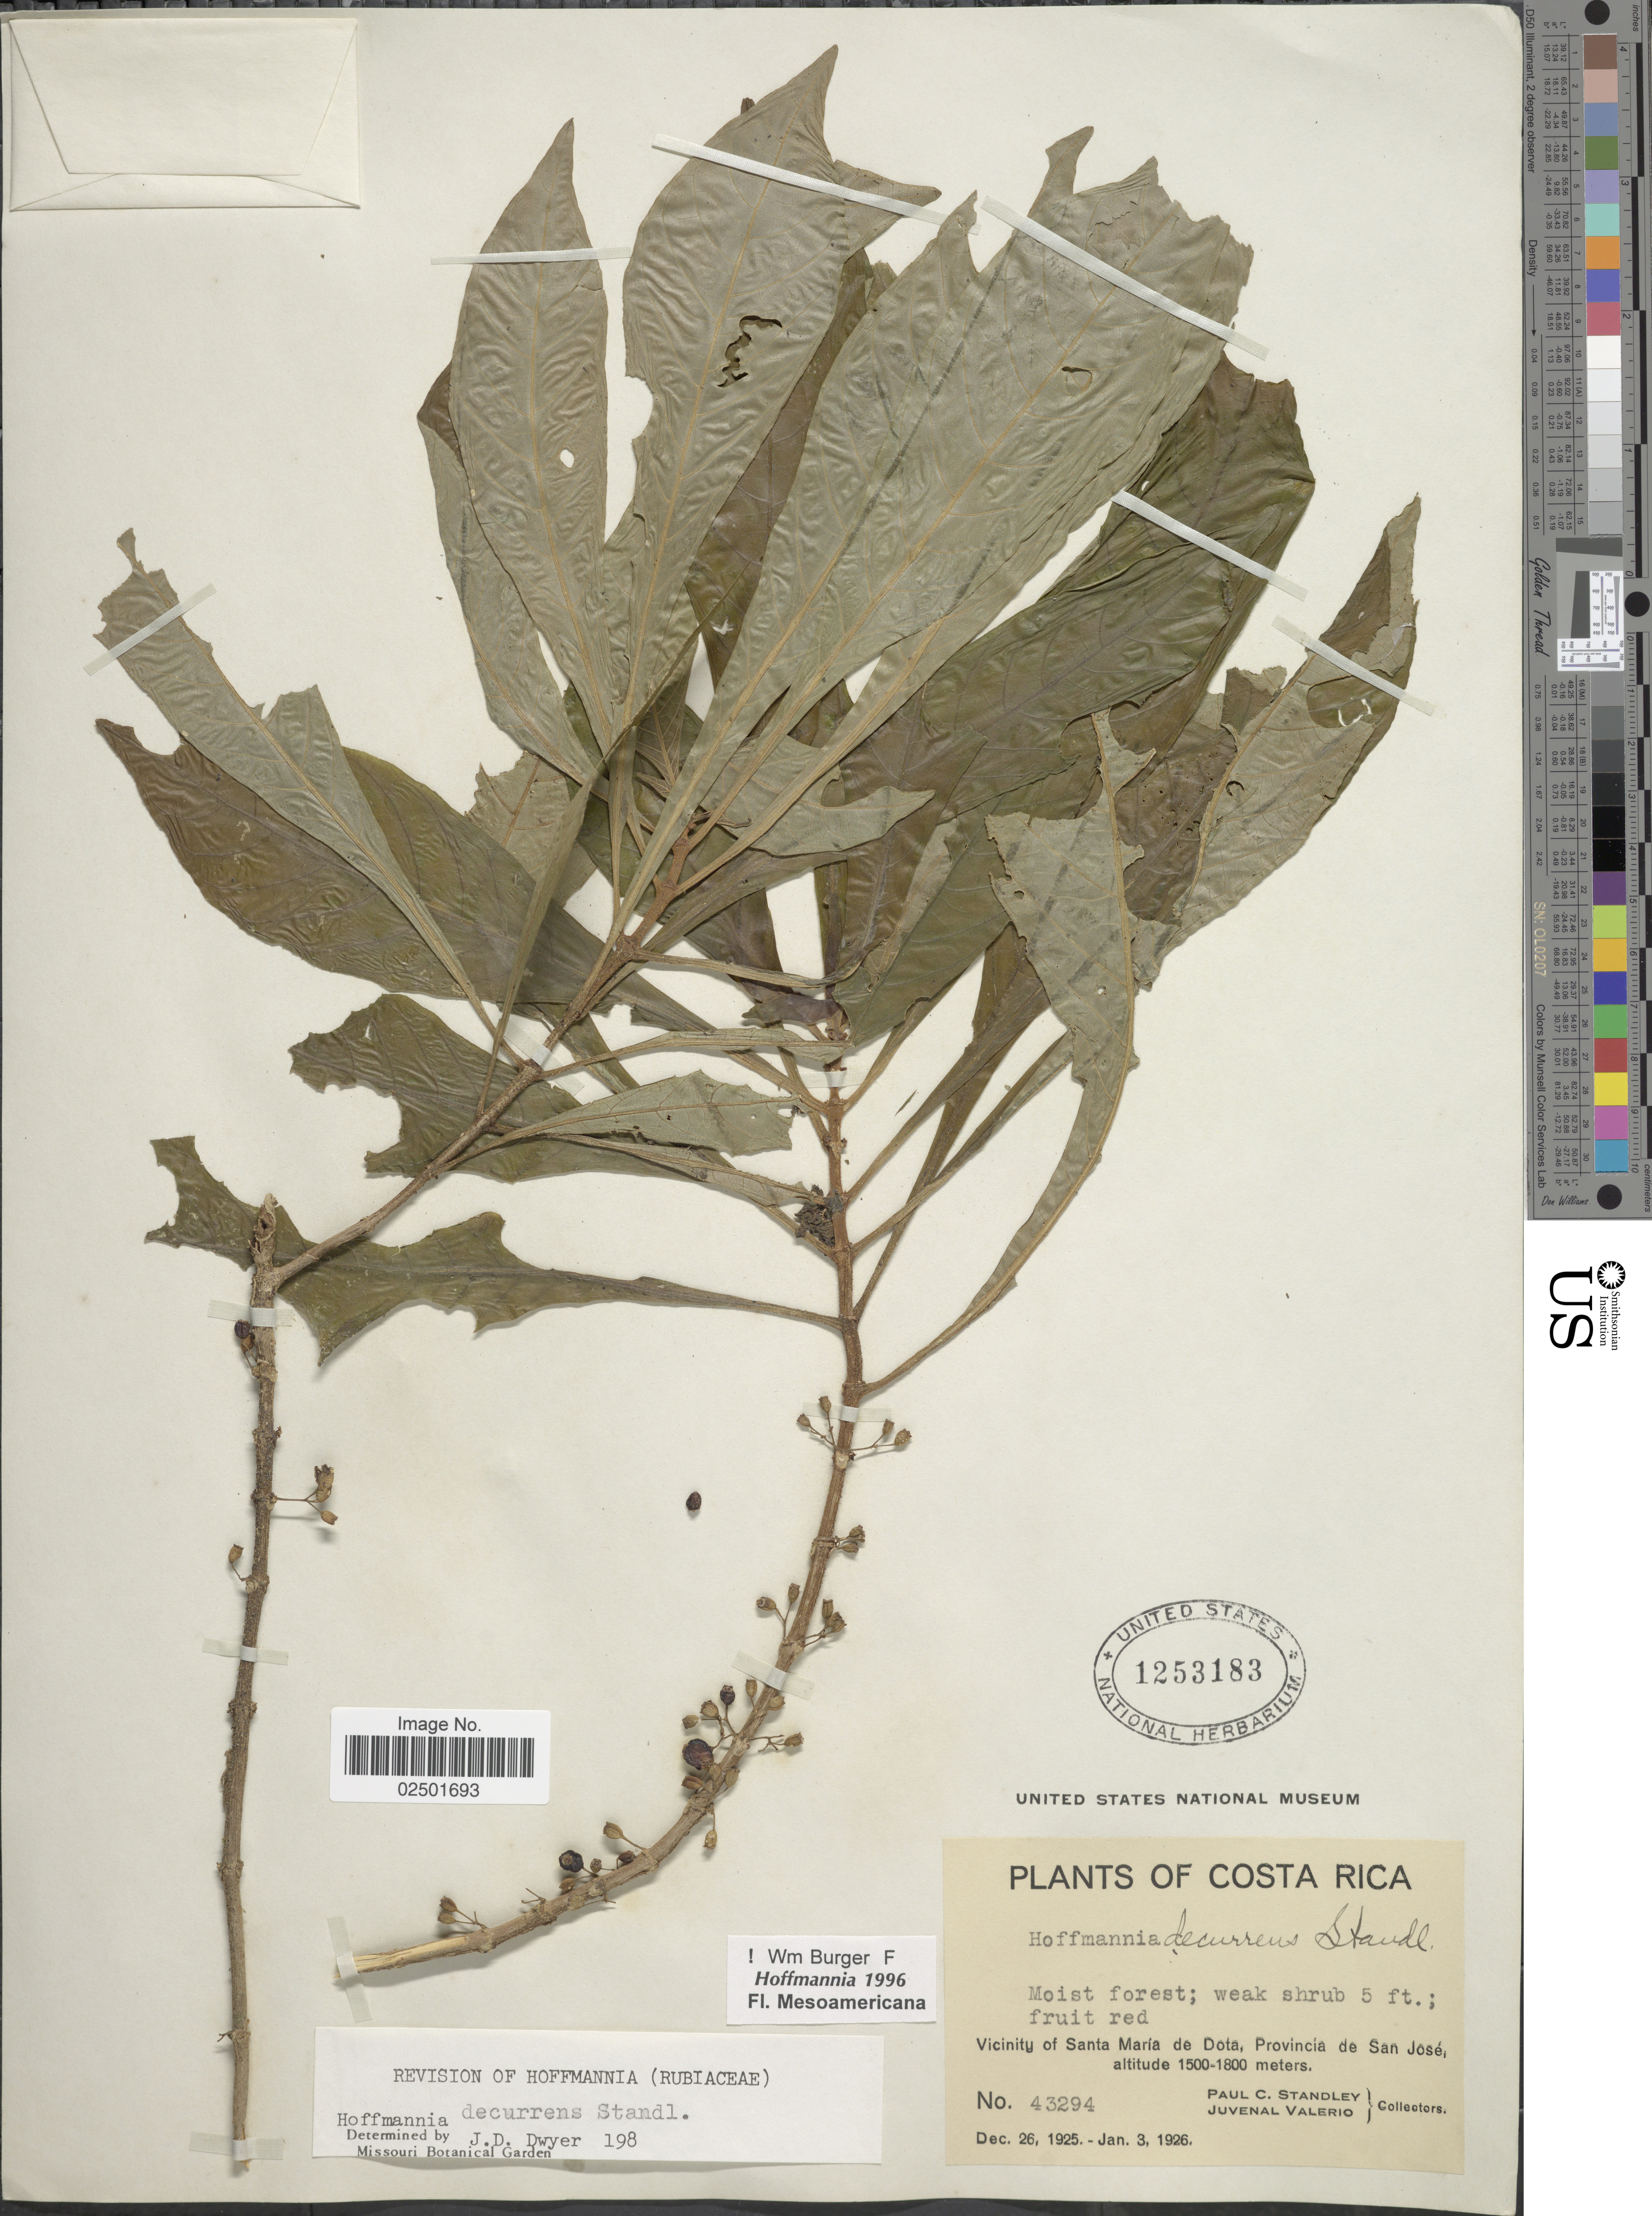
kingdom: Plantae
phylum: Tracheophyta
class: Magnoliopsida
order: Gentianales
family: Rubiaceae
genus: Hoffmannia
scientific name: Hoffmannia decurrens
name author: Standl.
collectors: P. C. Standley & J. Valerio R.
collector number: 43294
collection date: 1925-12-26/1926-01-03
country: Costa Rica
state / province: San José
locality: Vicinity of Santa María de Dota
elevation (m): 1500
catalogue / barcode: US 1253183